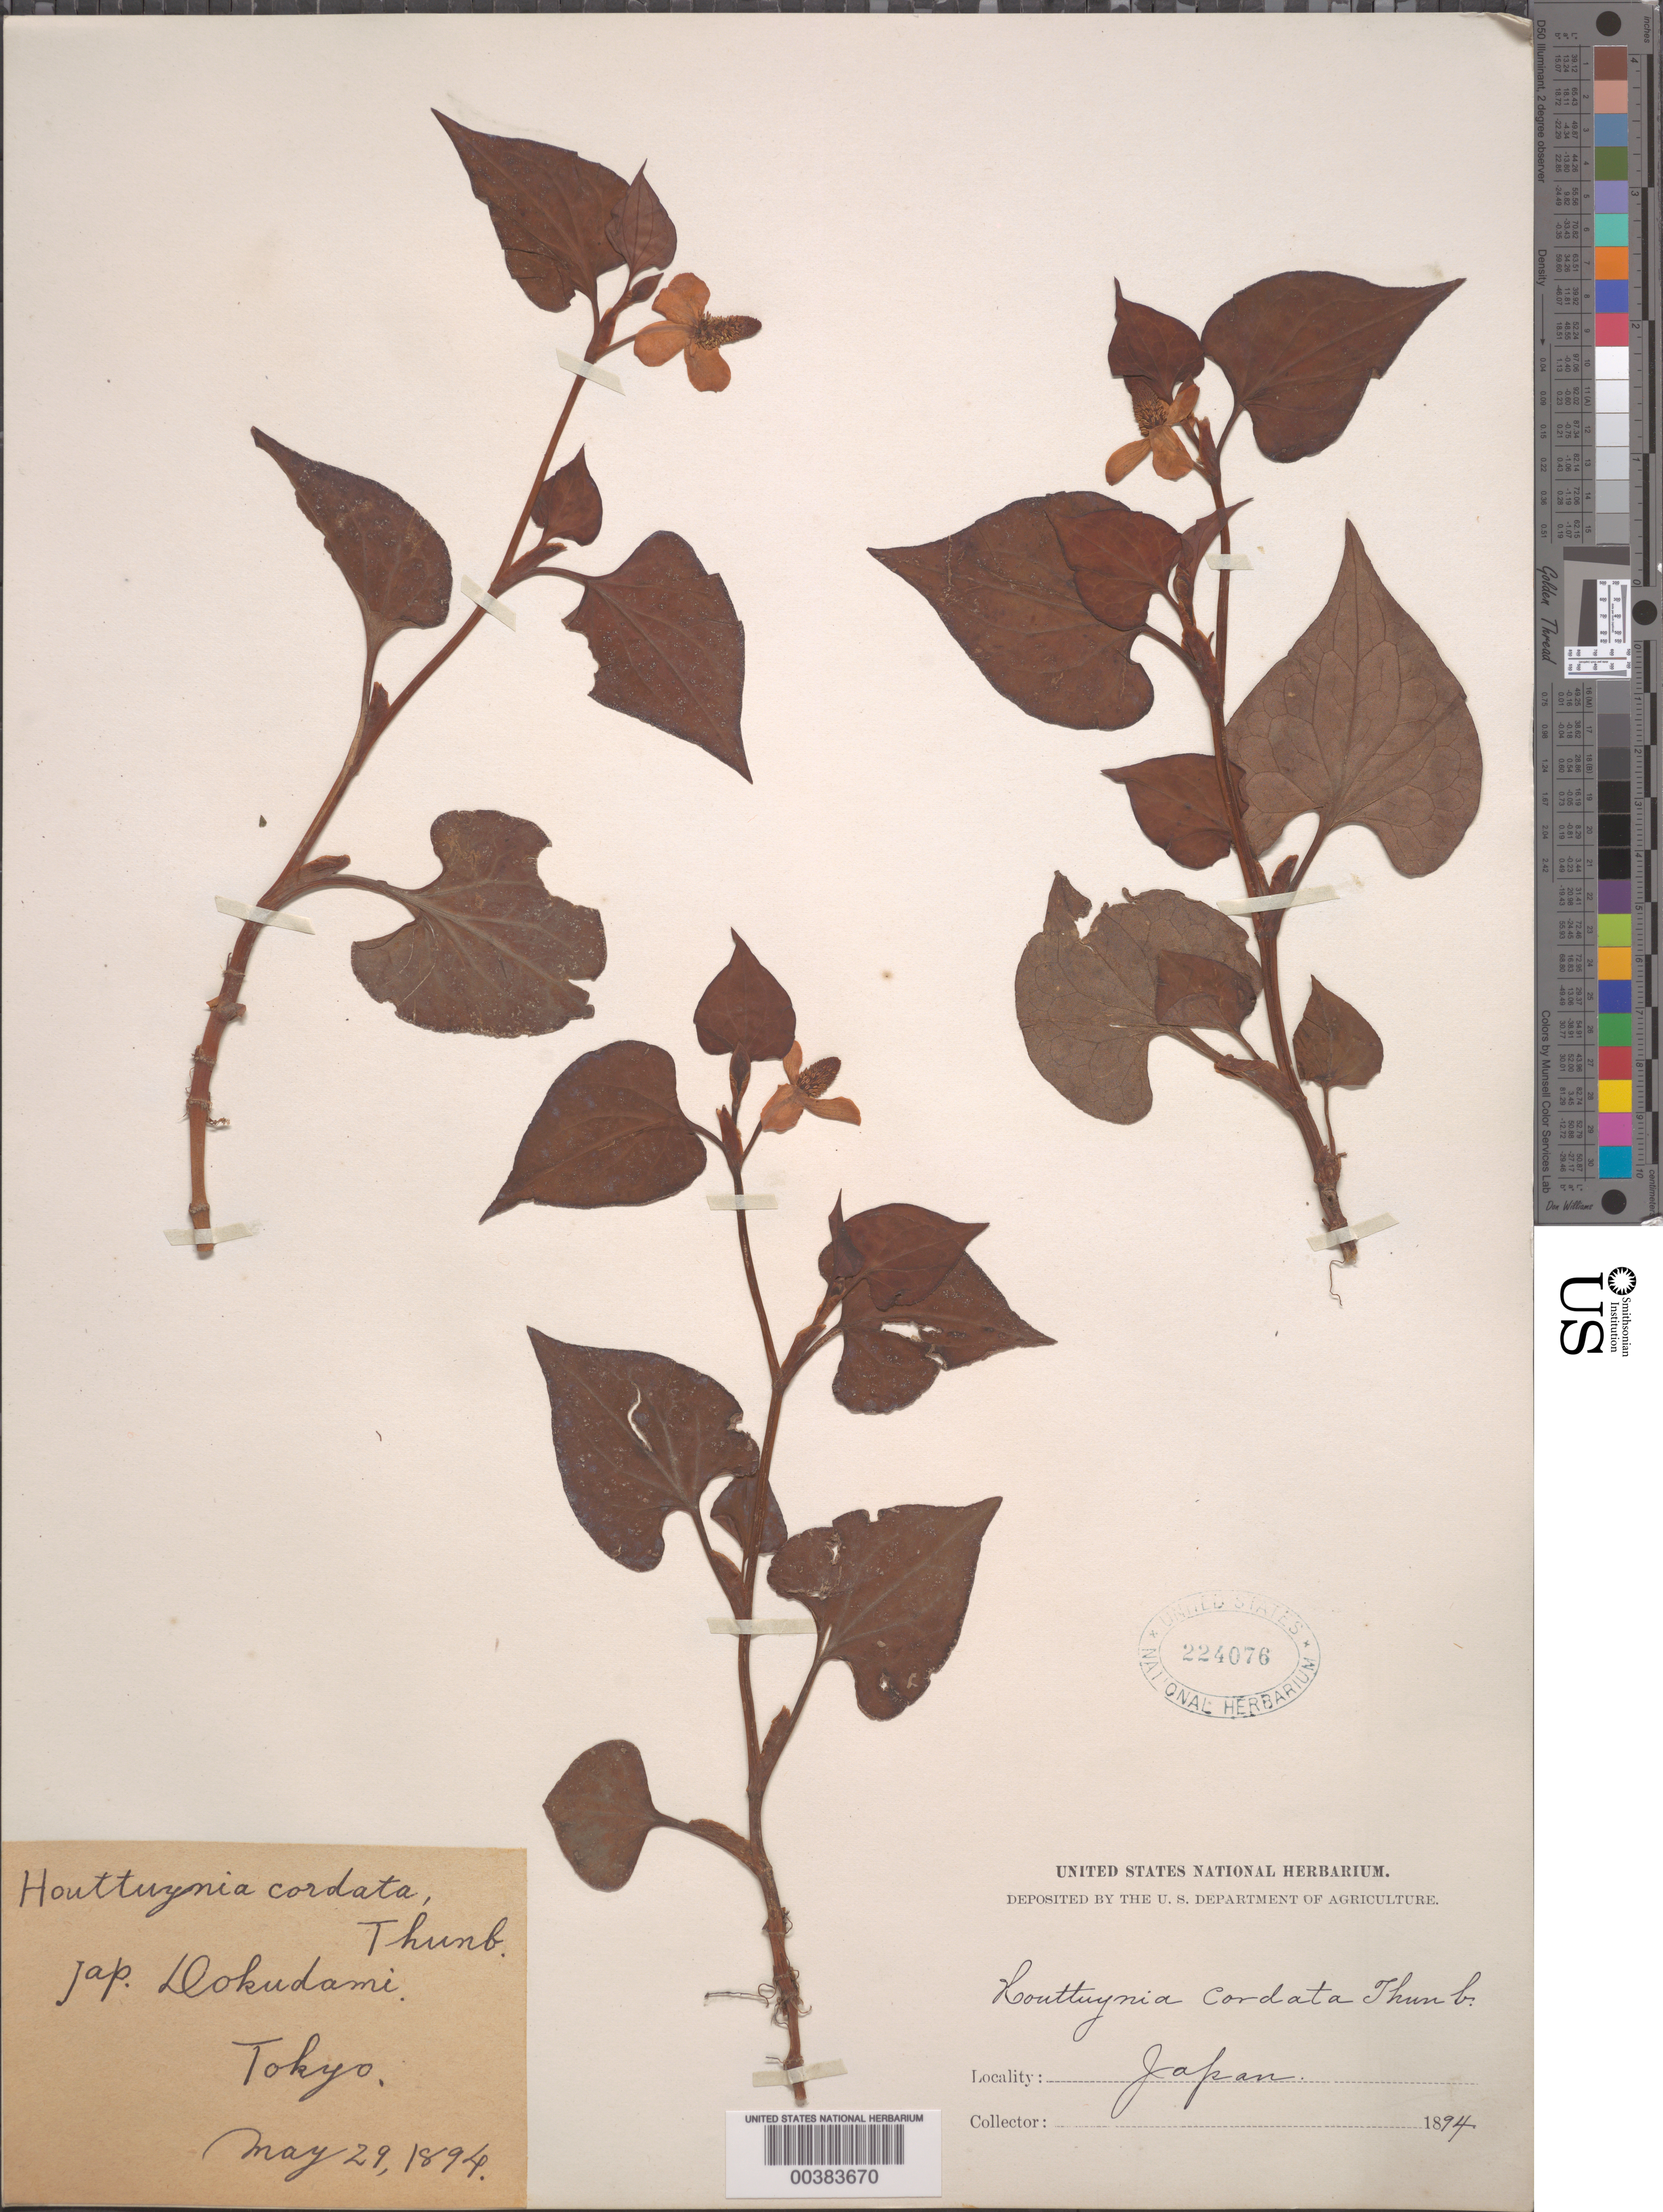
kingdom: Plantae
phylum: Tracheophyta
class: Magnoliopsida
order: Piperales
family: Saururaceae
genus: Houttuynia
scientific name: Houttuynia cordata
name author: Thunb.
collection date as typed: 29 May 1894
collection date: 1894-05-29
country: Japan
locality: Tokyo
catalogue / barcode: US 224076